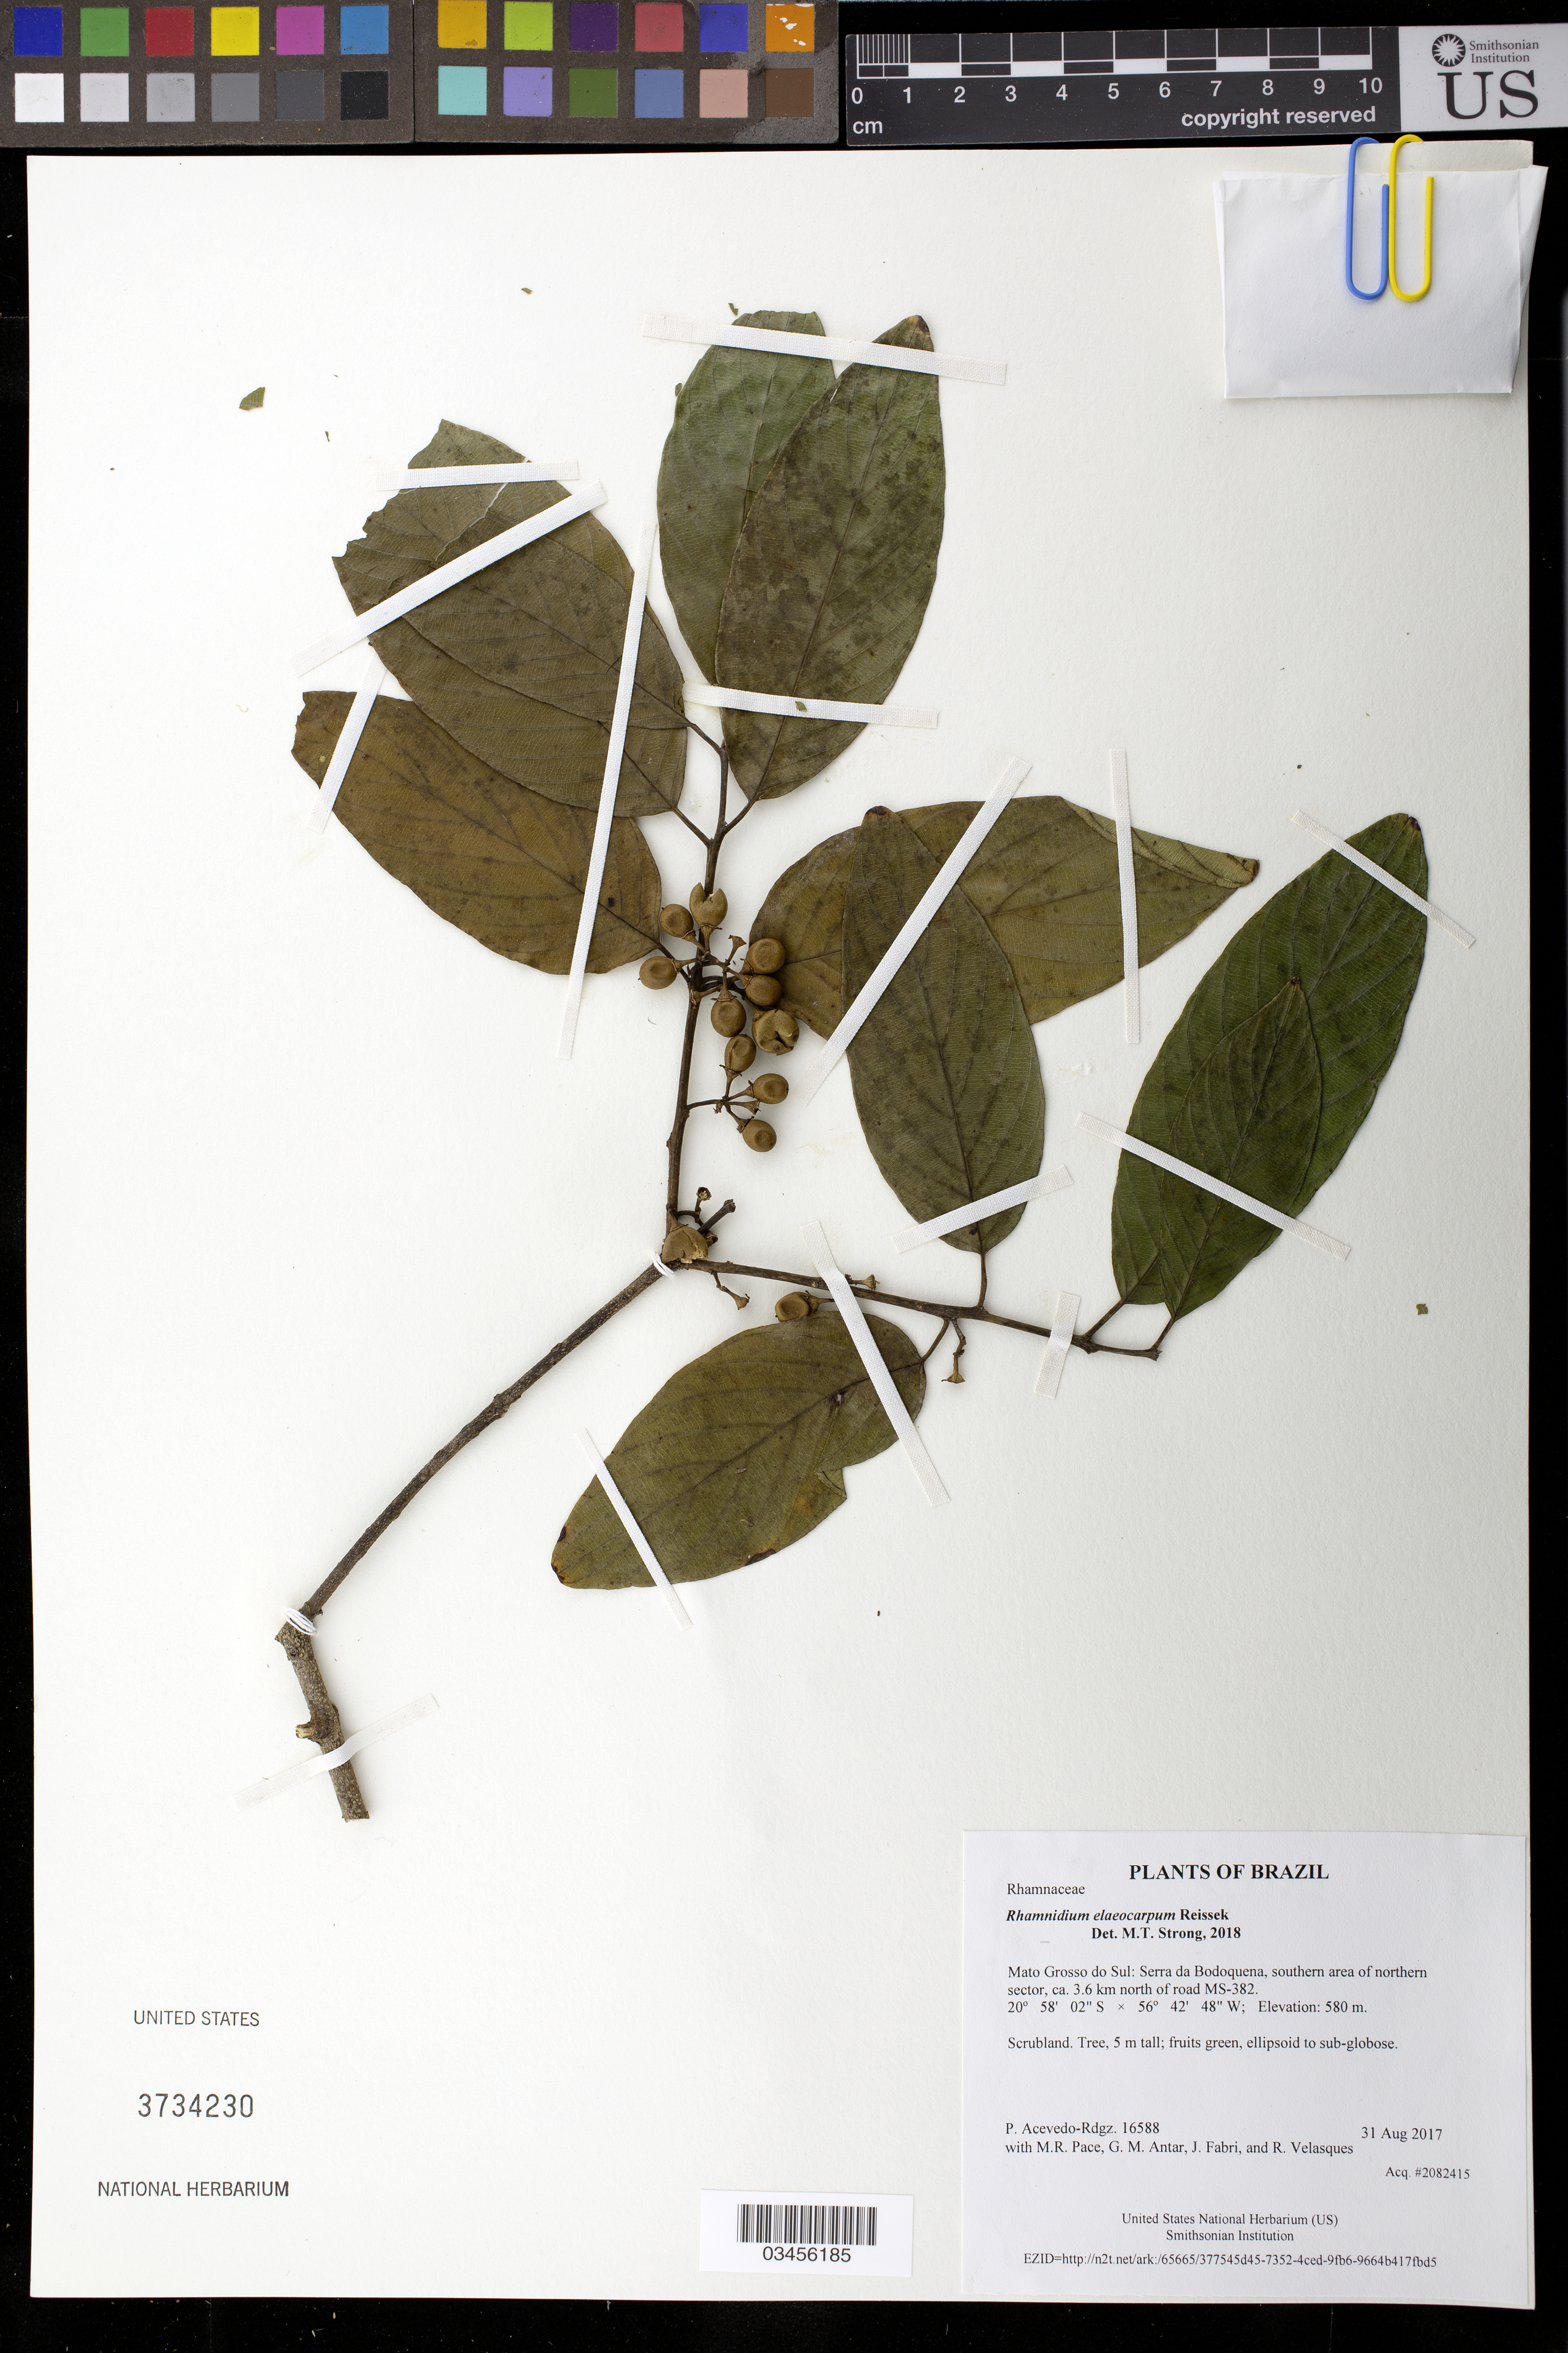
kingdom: Plantae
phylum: Tracheophyta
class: Magnoliopsida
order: Rosales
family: Rhamnaceae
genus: Rhamnidium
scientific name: Rhamnidium elaeocarpum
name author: Reissek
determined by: Strong, Mark T., (BOT), Smithsonian Institution - National Museum of Natural History (UNITED STATES)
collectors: P. Acevedo-Rodr., M. R. Pace, G. M. Antar, J. Fabri & R. Velasques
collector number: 16588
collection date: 2017-08-31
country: Brazil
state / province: Mato Grosso do Sul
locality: Serra da Bodoquena, southern area of northern sector, ca. 3.6 km north of road MS-382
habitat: Scrubland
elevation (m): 580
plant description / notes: US, NY, K, MO, RB, B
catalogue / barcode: US 3734230